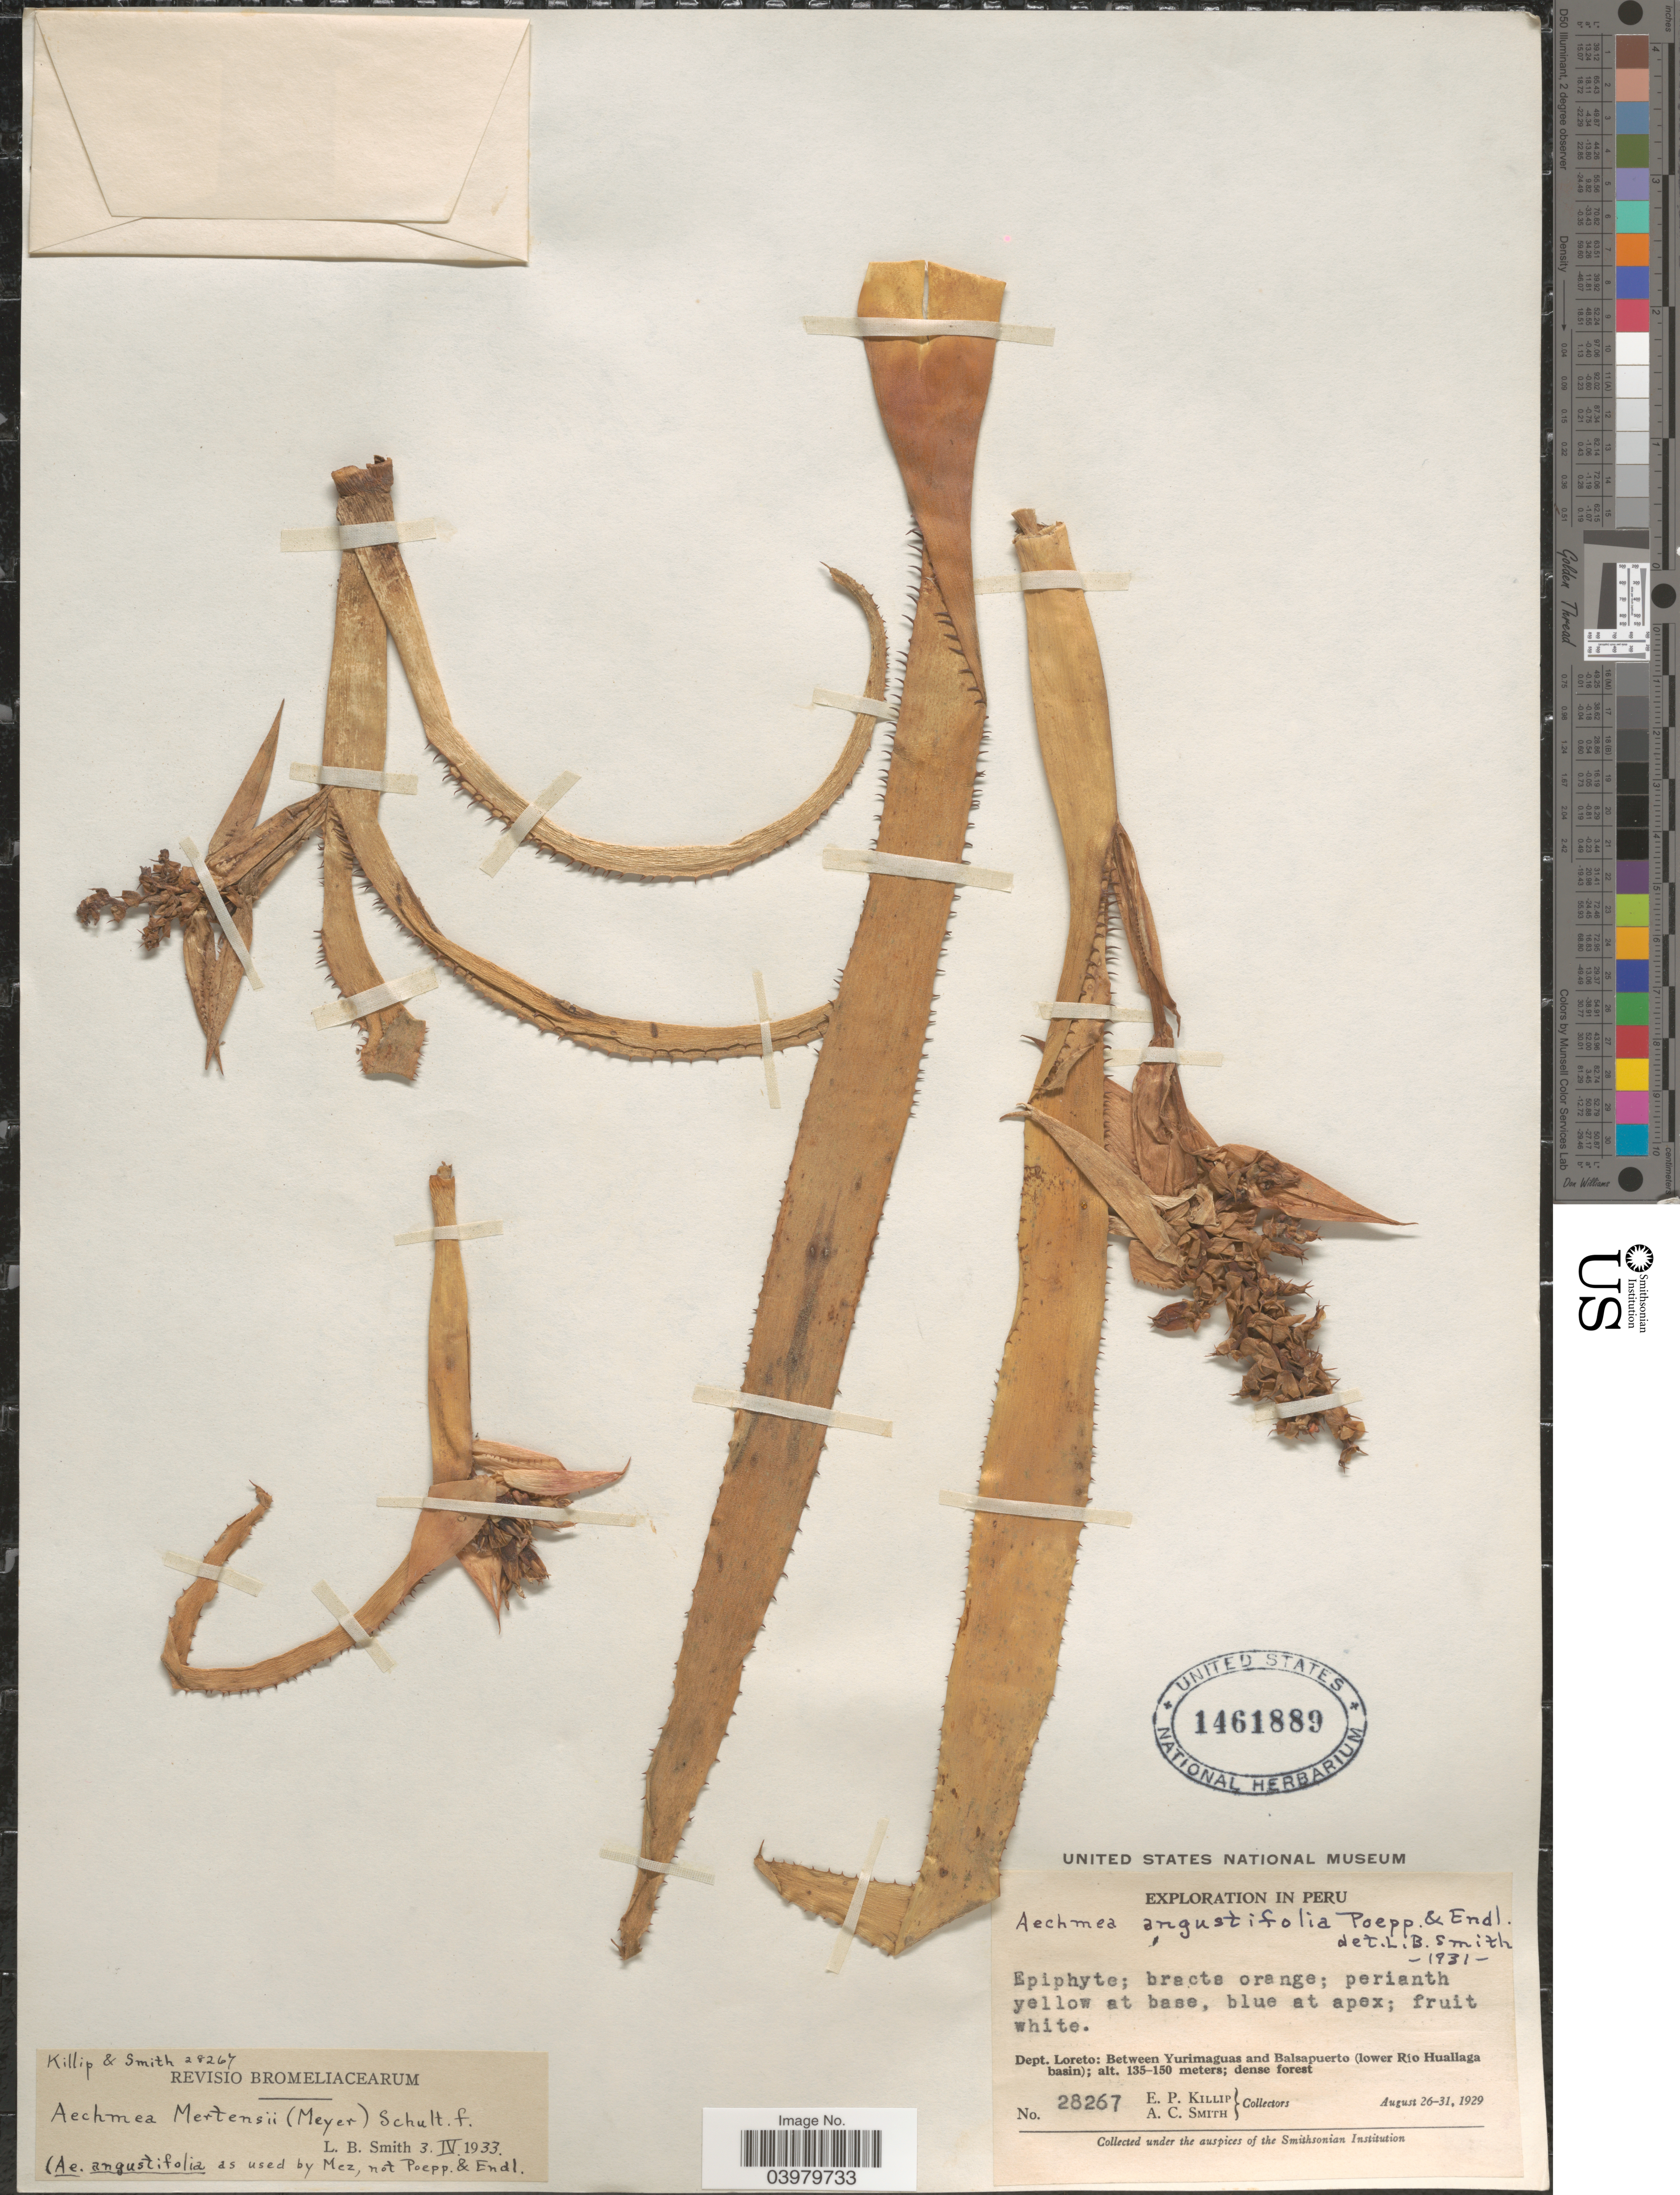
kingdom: Plantae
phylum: Tracheophyta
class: Liliopsida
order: Poales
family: Bromeliaceae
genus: Aechmea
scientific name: Aechmea mertensii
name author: (G. Mey.) Schult. & Schult. f.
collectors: E. P. Killip & A. C. Smith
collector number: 28267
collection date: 1929-08-26/1929-08-31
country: Peru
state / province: Loreto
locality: Dept. Loreto: Between Yurimaguas and Balsapuerto (lower Río Huallaga basin).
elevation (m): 135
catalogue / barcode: US 1461889